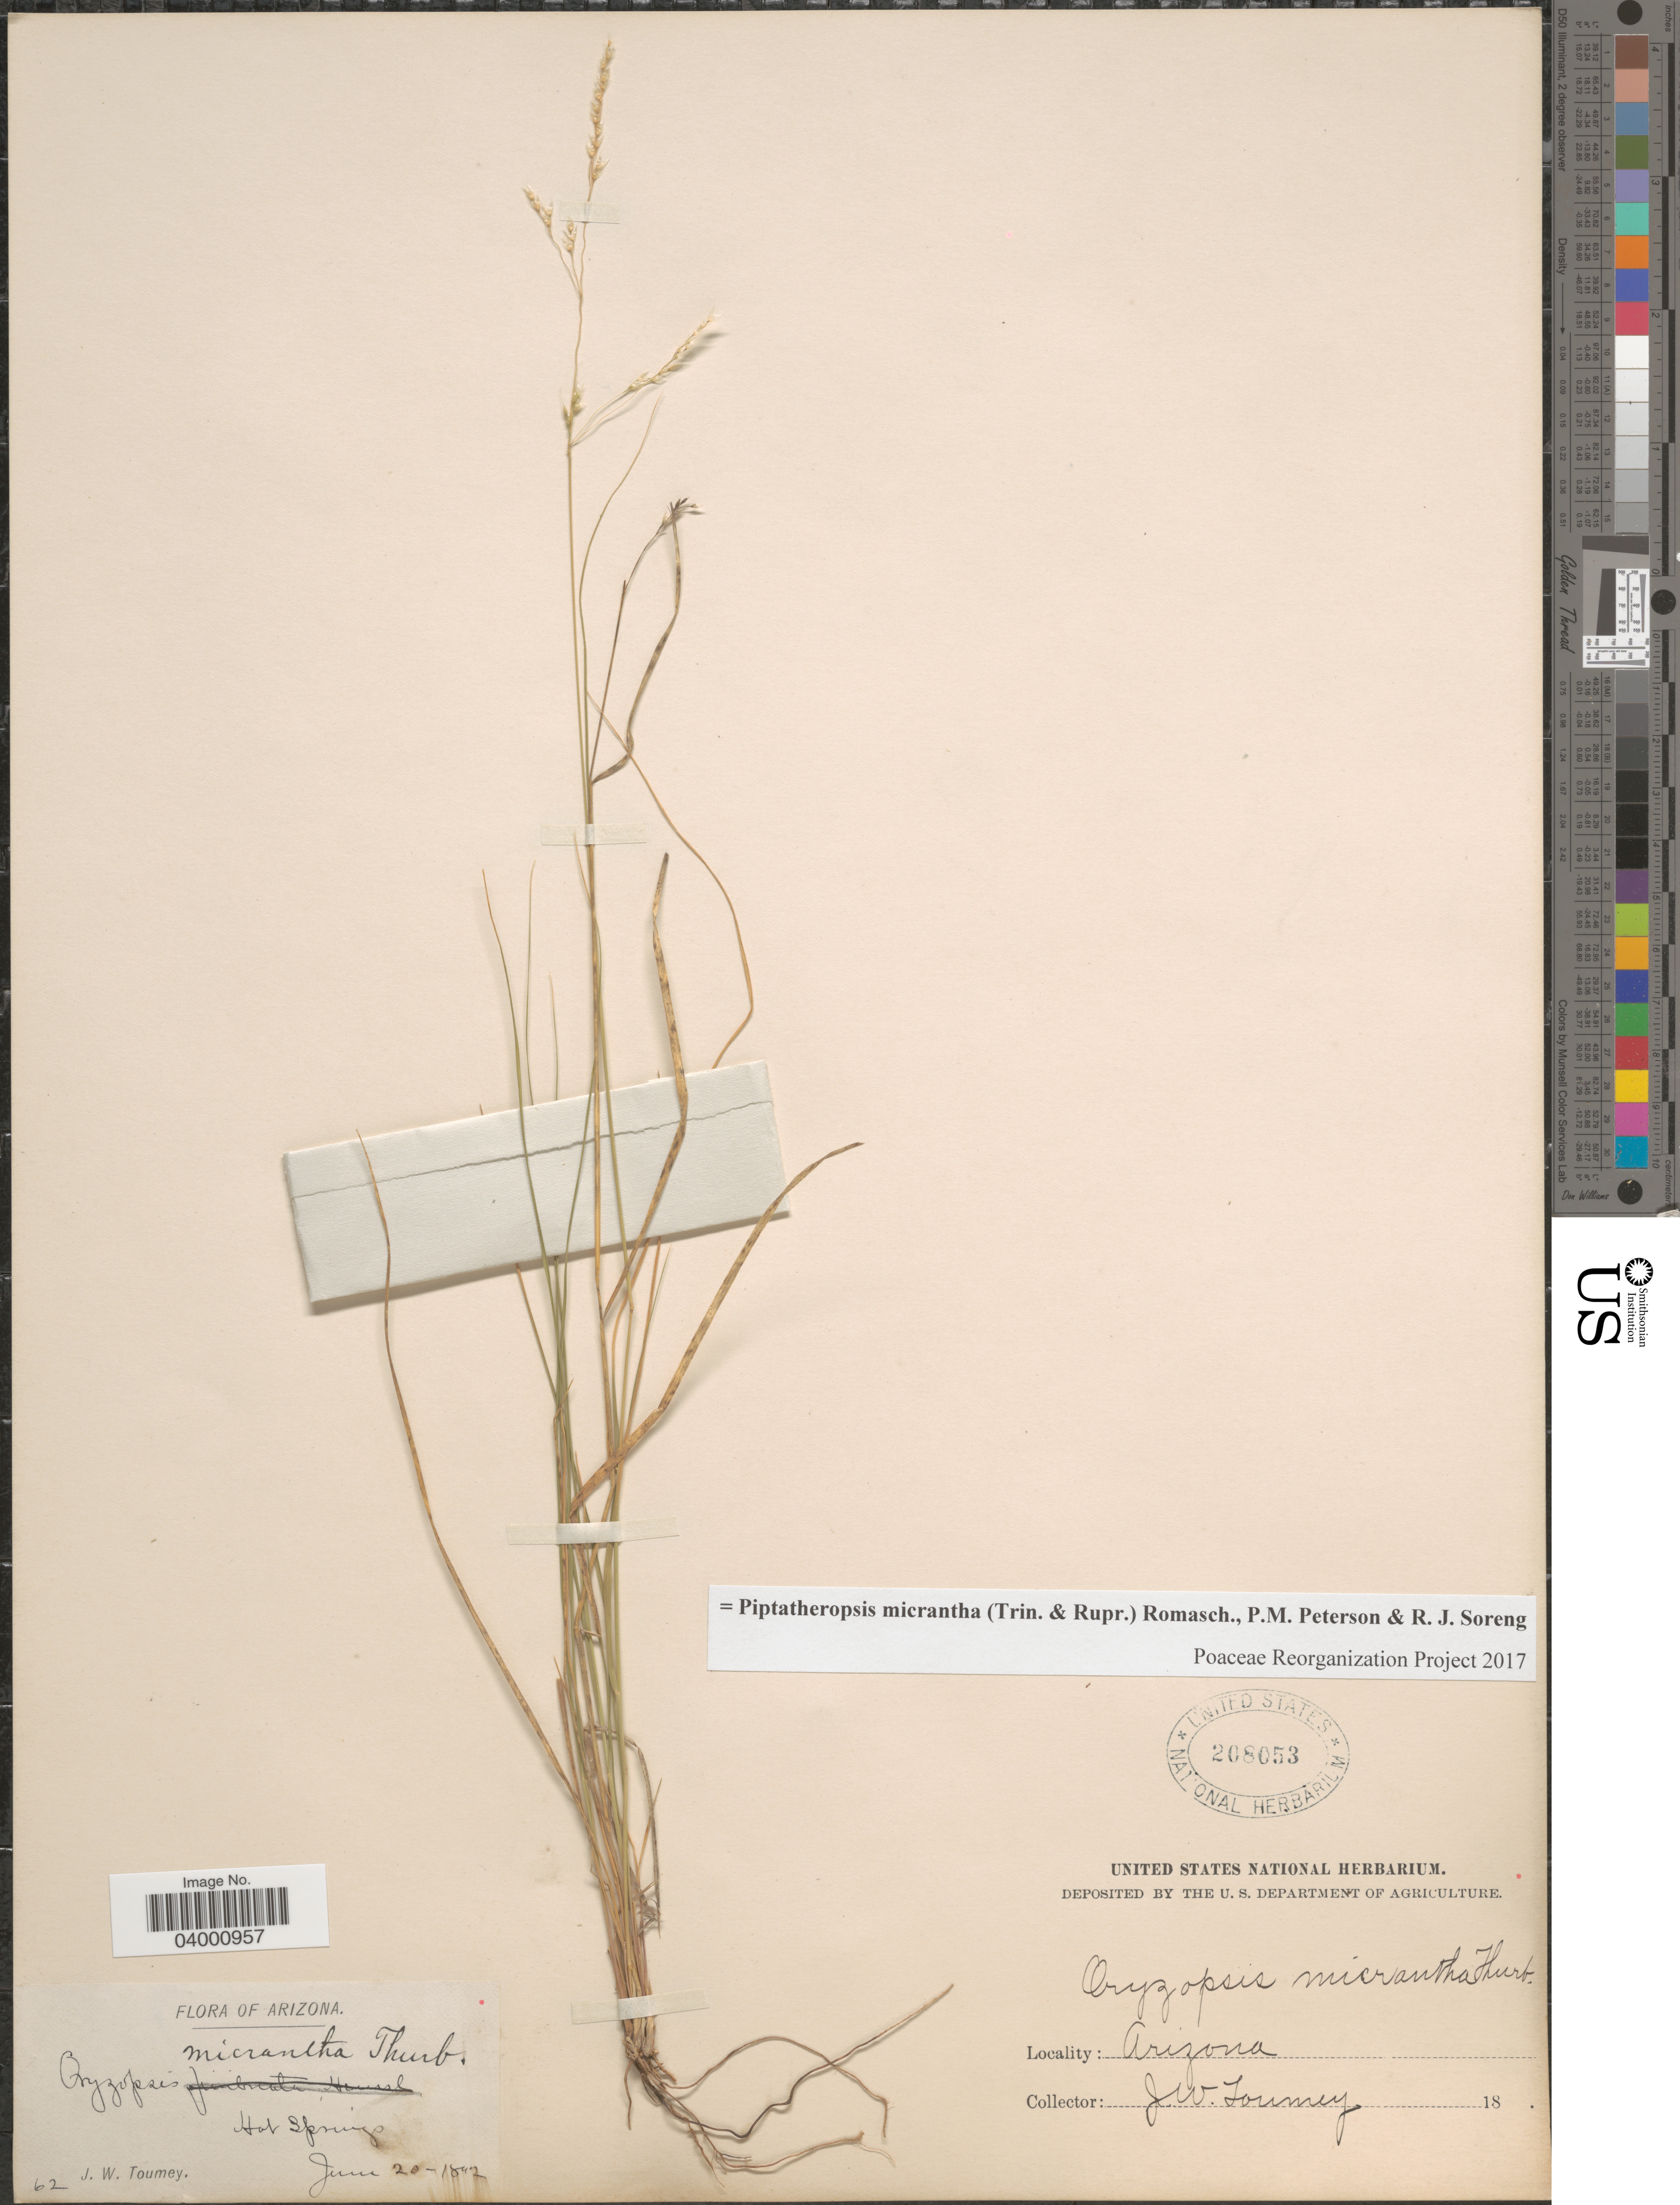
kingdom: Plantae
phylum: Tracheophyta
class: Liliopsida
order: Poales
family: Poaceae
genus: Piptatheropsis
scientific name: Piptatheropsis micrantha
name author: (Trin. & Rupr.) Romasch.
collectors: J. W. Toumey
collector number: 62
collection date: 1892-06-20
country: United States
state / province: Arizona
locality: Hot Springs.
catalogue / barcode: US 208053